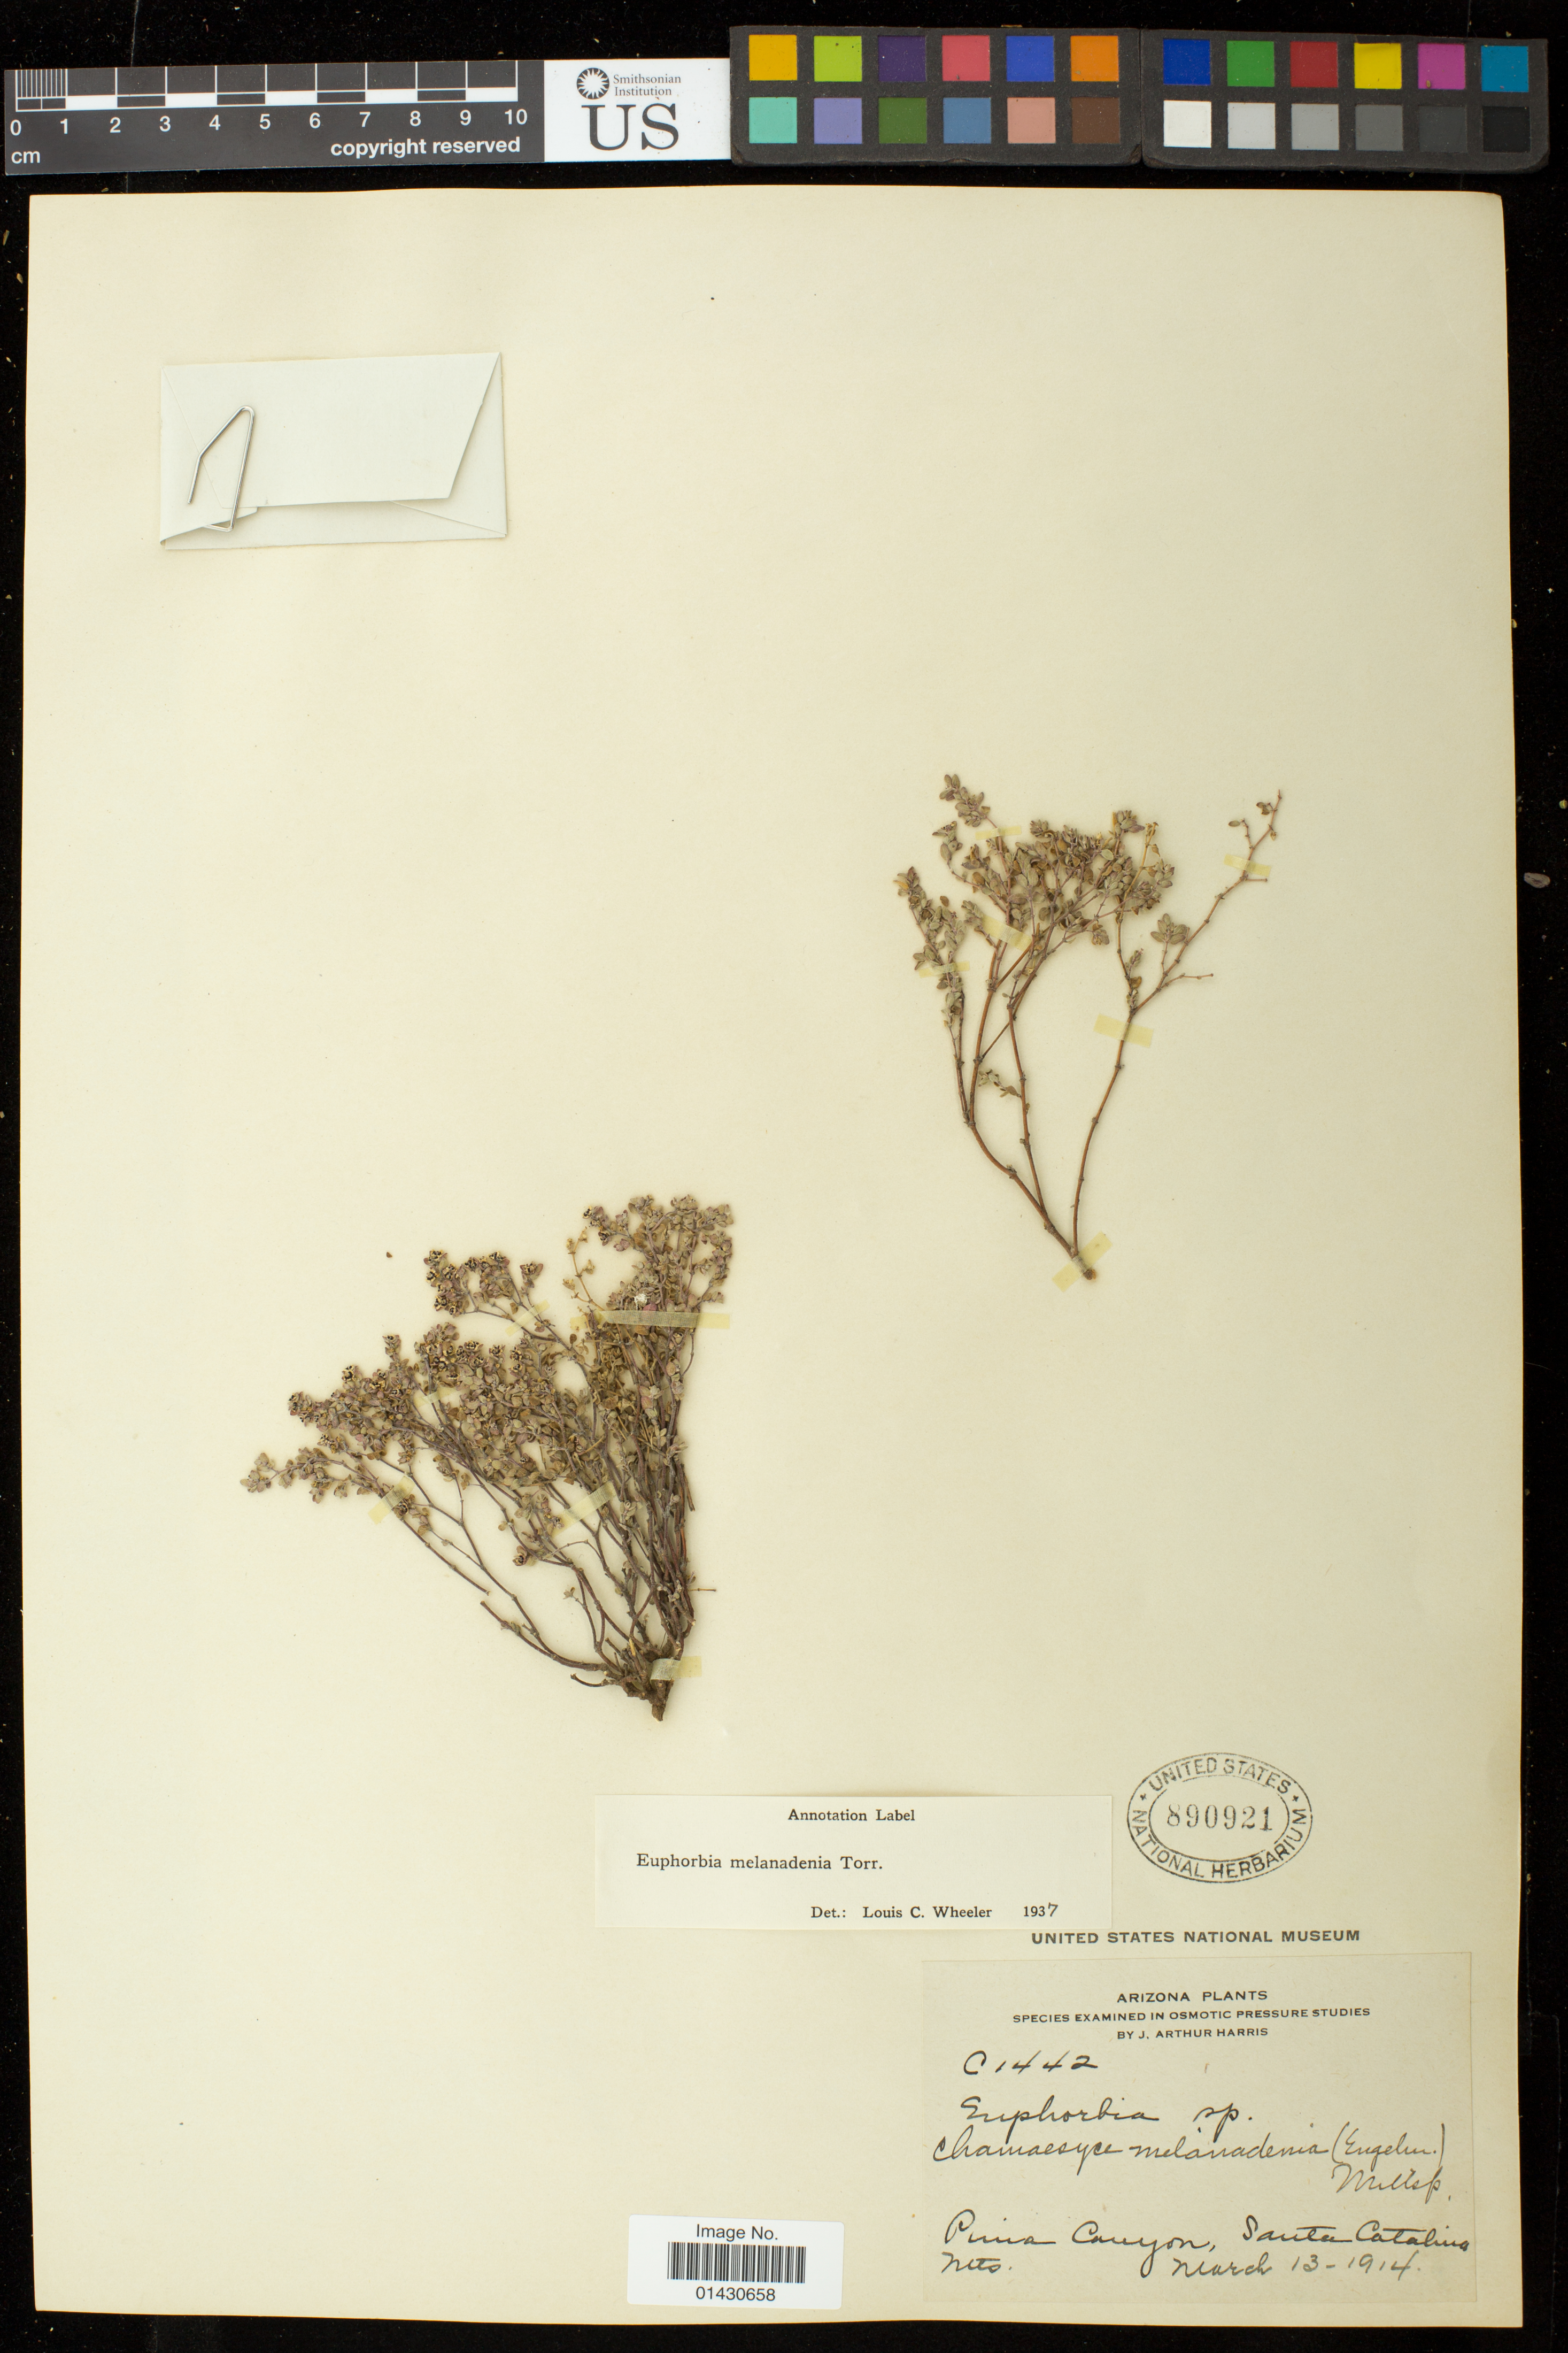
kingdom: Plantae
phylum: Tracheophyta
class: Magnoliopsida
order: Malpighiales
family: Euphorbiaceae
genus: Euphorbia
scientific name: Euphorbia melanadenia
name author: Torr.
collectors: J. A. Harris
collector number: C1442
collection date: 1914-03-13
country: United States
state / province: Arizona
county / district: Pima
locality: Pima Canyon, Santa Catalina Mts.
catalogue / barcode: US 890921